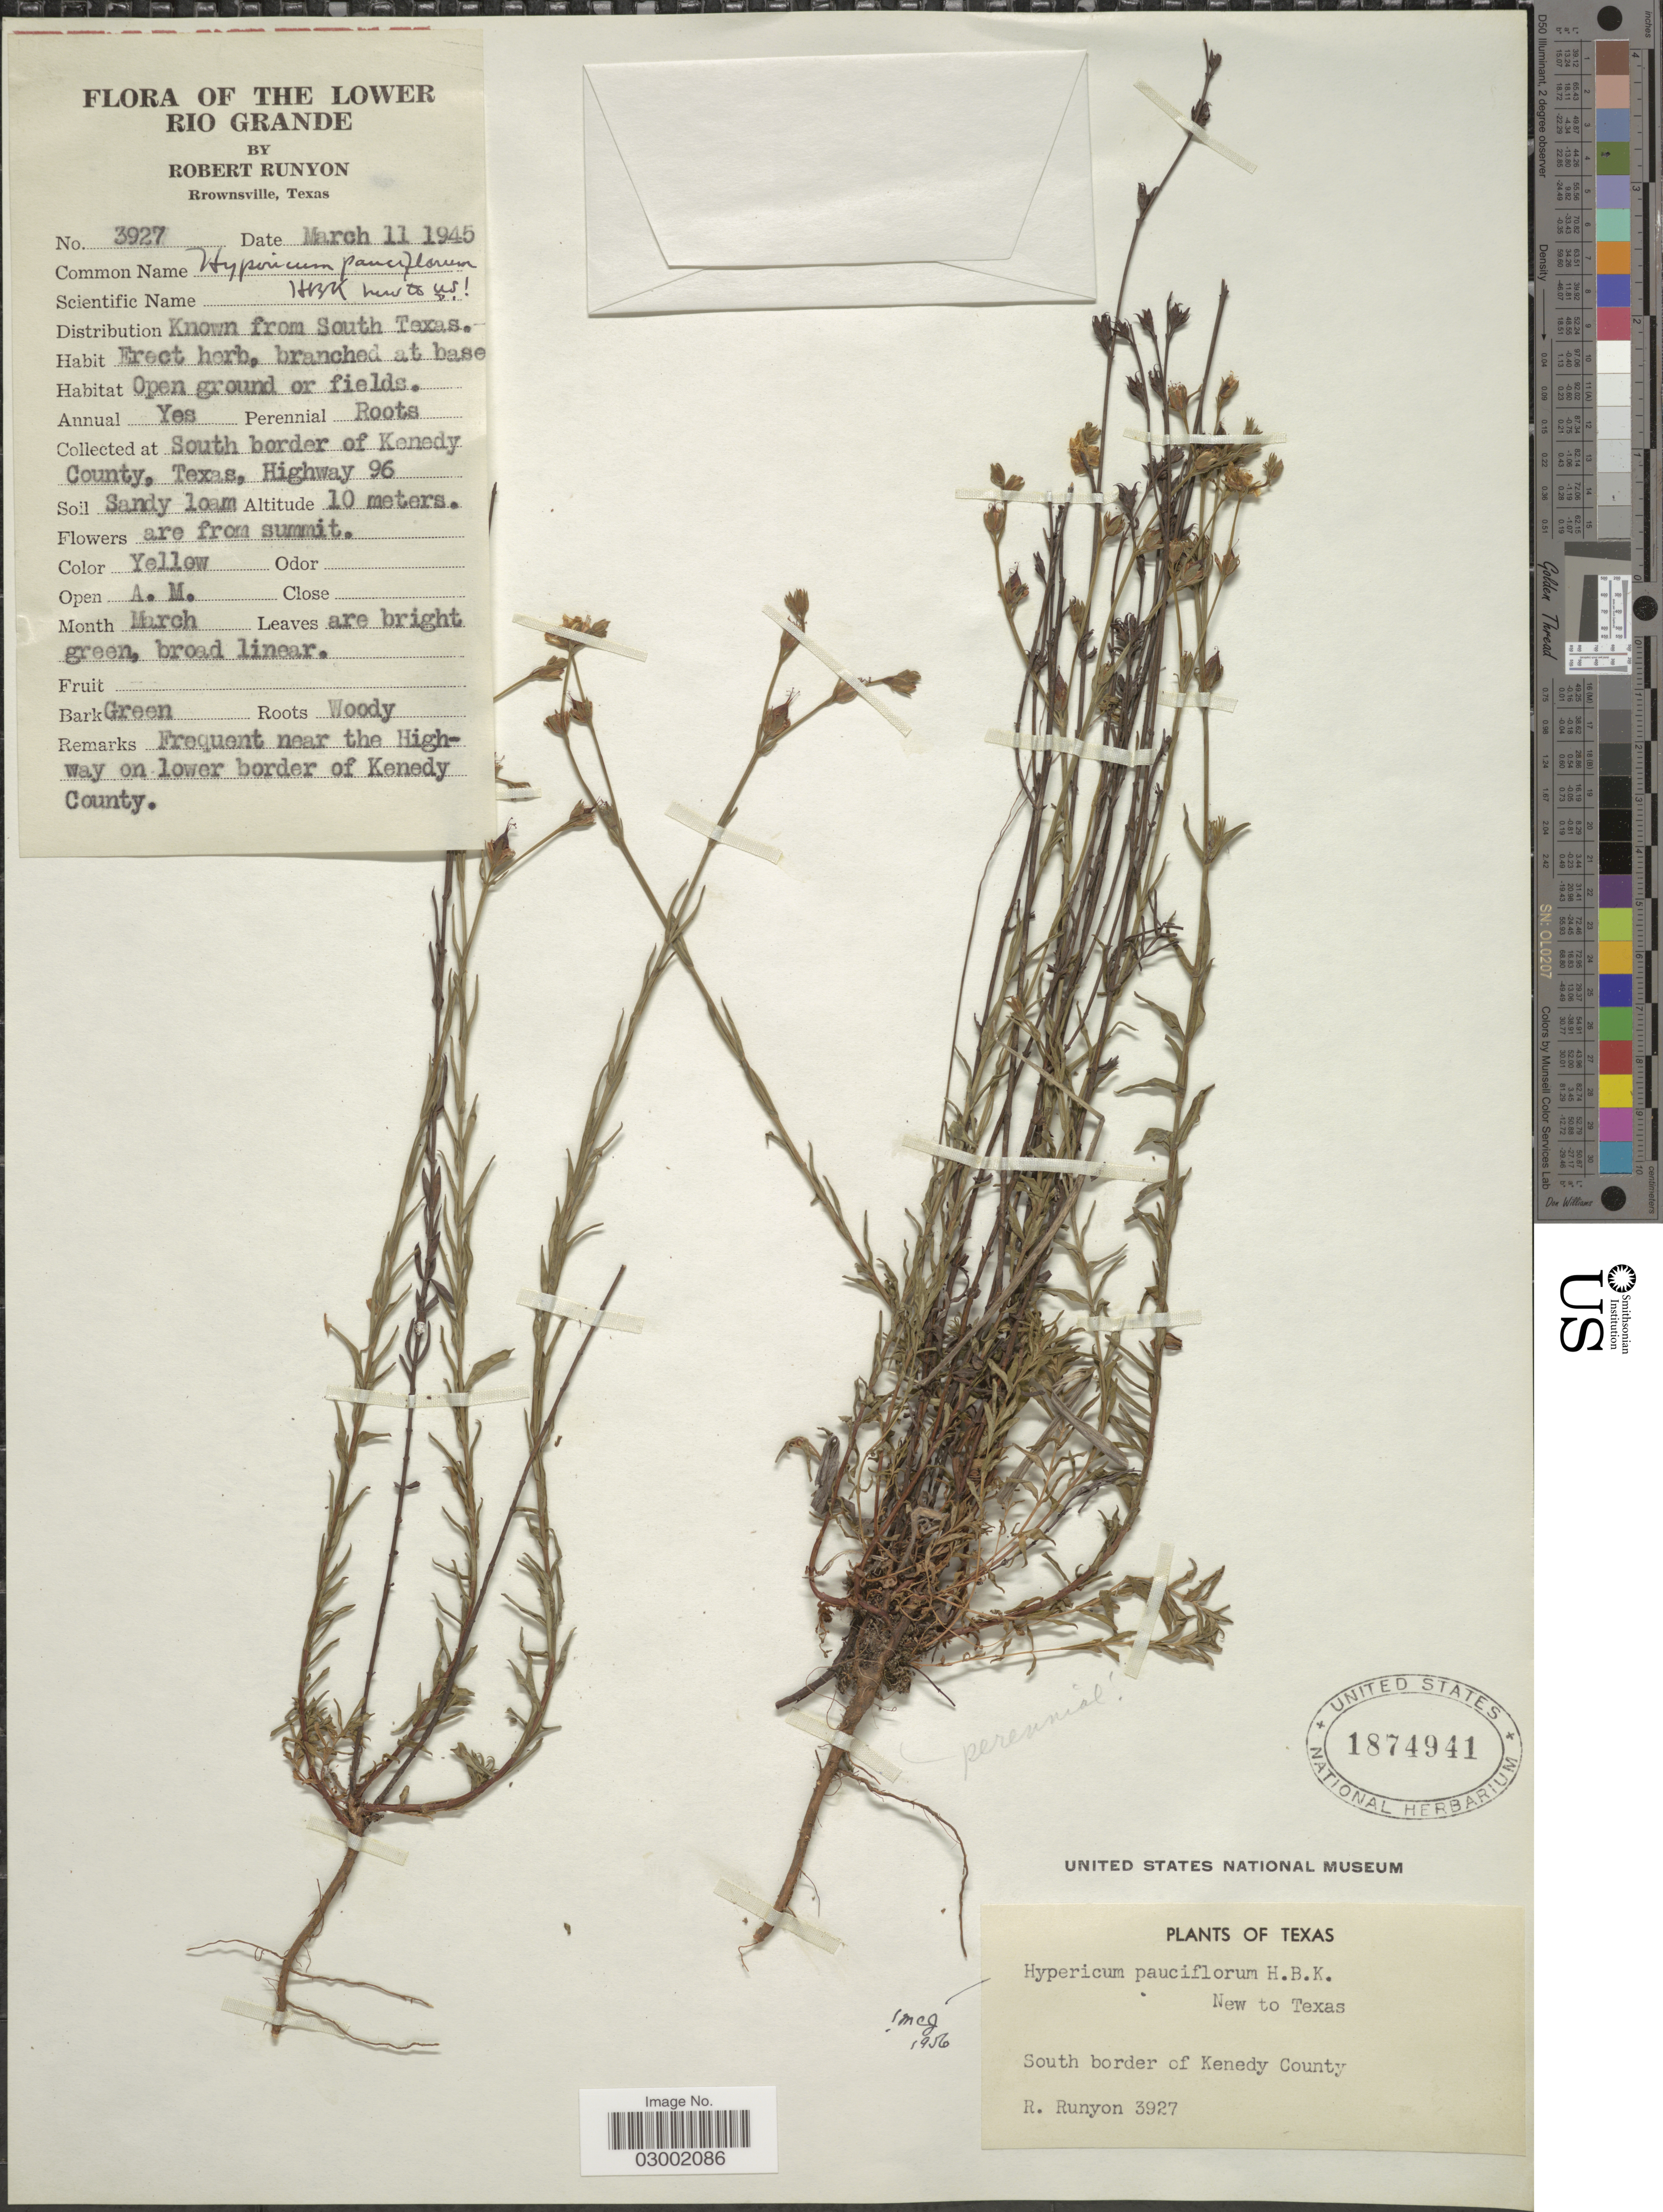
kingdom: Plantae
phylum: Tracheophyta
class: Magnoliopsida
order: Malpighiales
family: Hypericaceae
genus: Hypericum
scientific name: Hypericum pauciflorum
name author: Kunth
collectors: R. Runyon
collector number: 3927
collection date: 1945-03-11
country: United States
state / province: Texas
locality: Lower Rio Grande. Known from South Texas. South border of Kenedy County, Highway 96.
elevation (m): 10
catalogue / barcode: US 1874941